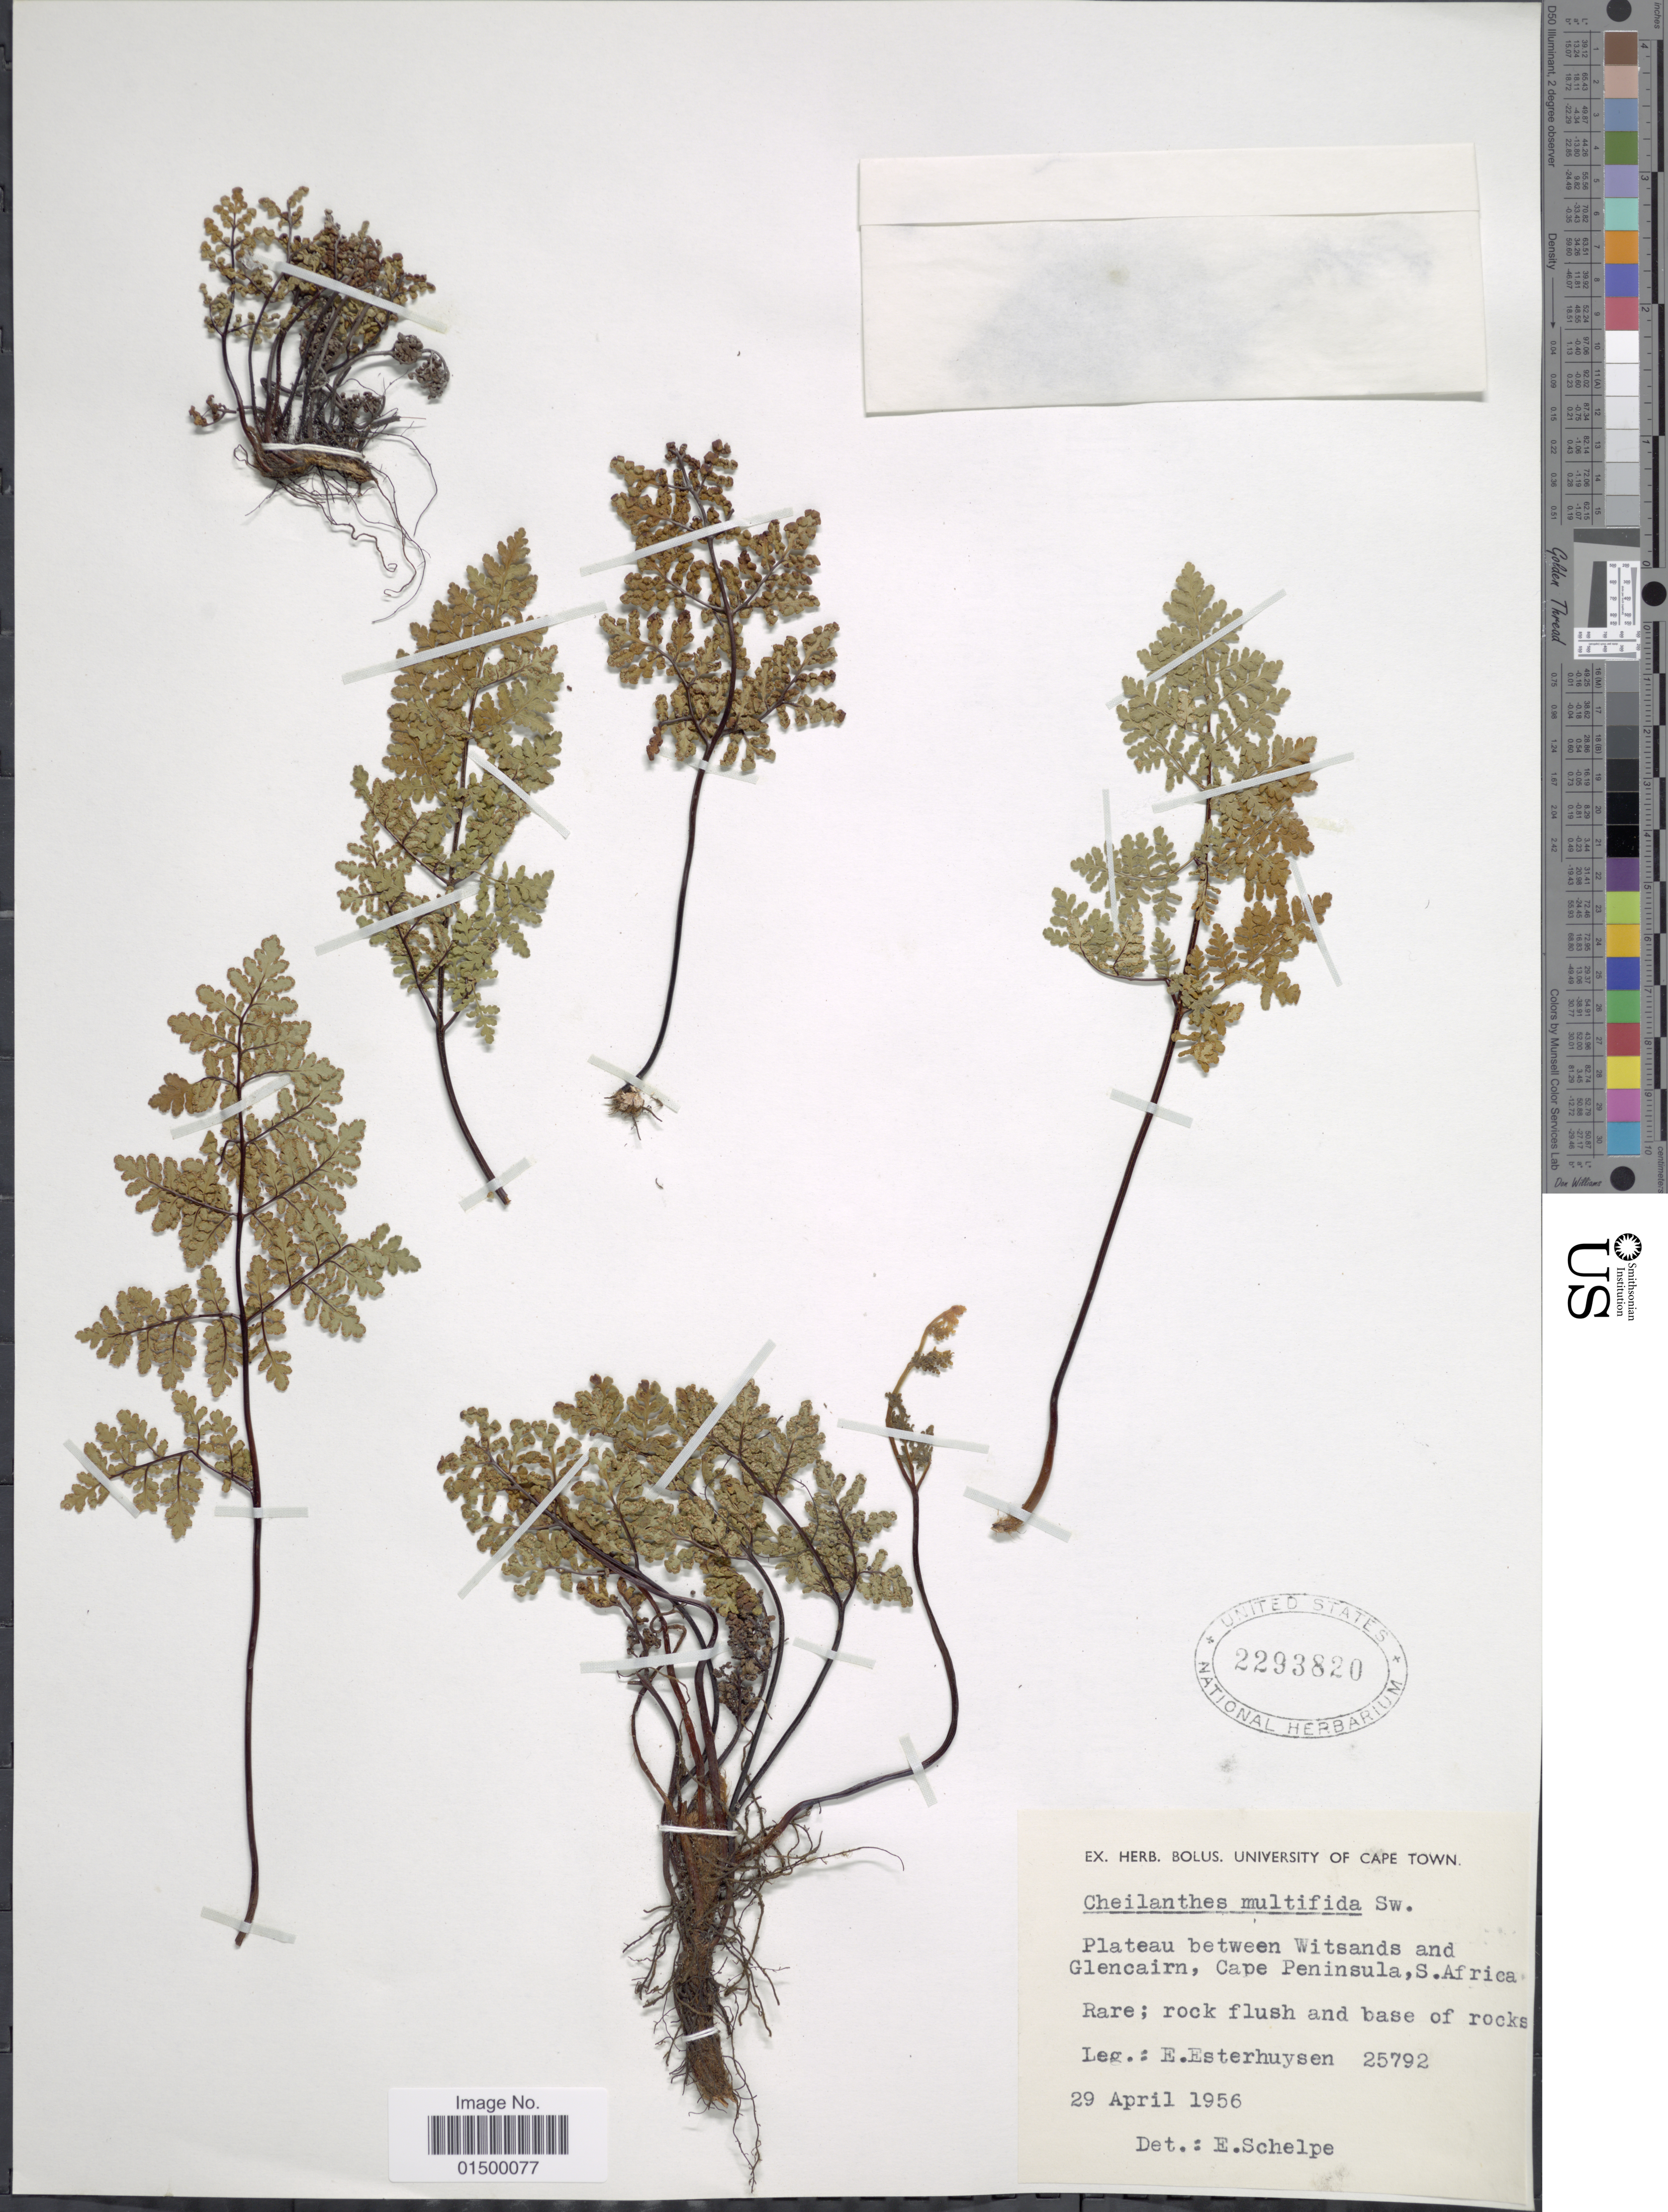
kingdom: Plantae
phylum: Tracheophyta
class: Polypodiopsida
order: Polypodiales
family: Pteridaceae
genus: Cheilanthes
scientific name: Cheilanthes multifida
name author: Sw.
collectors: E. E. Esterhuysen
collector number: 25792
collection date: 1956-04-29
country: South Africa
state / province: Western Cape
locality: Plateau between Witsand and Glencairn, Cape Peninsula, S. Africa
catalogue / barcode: US 2293820